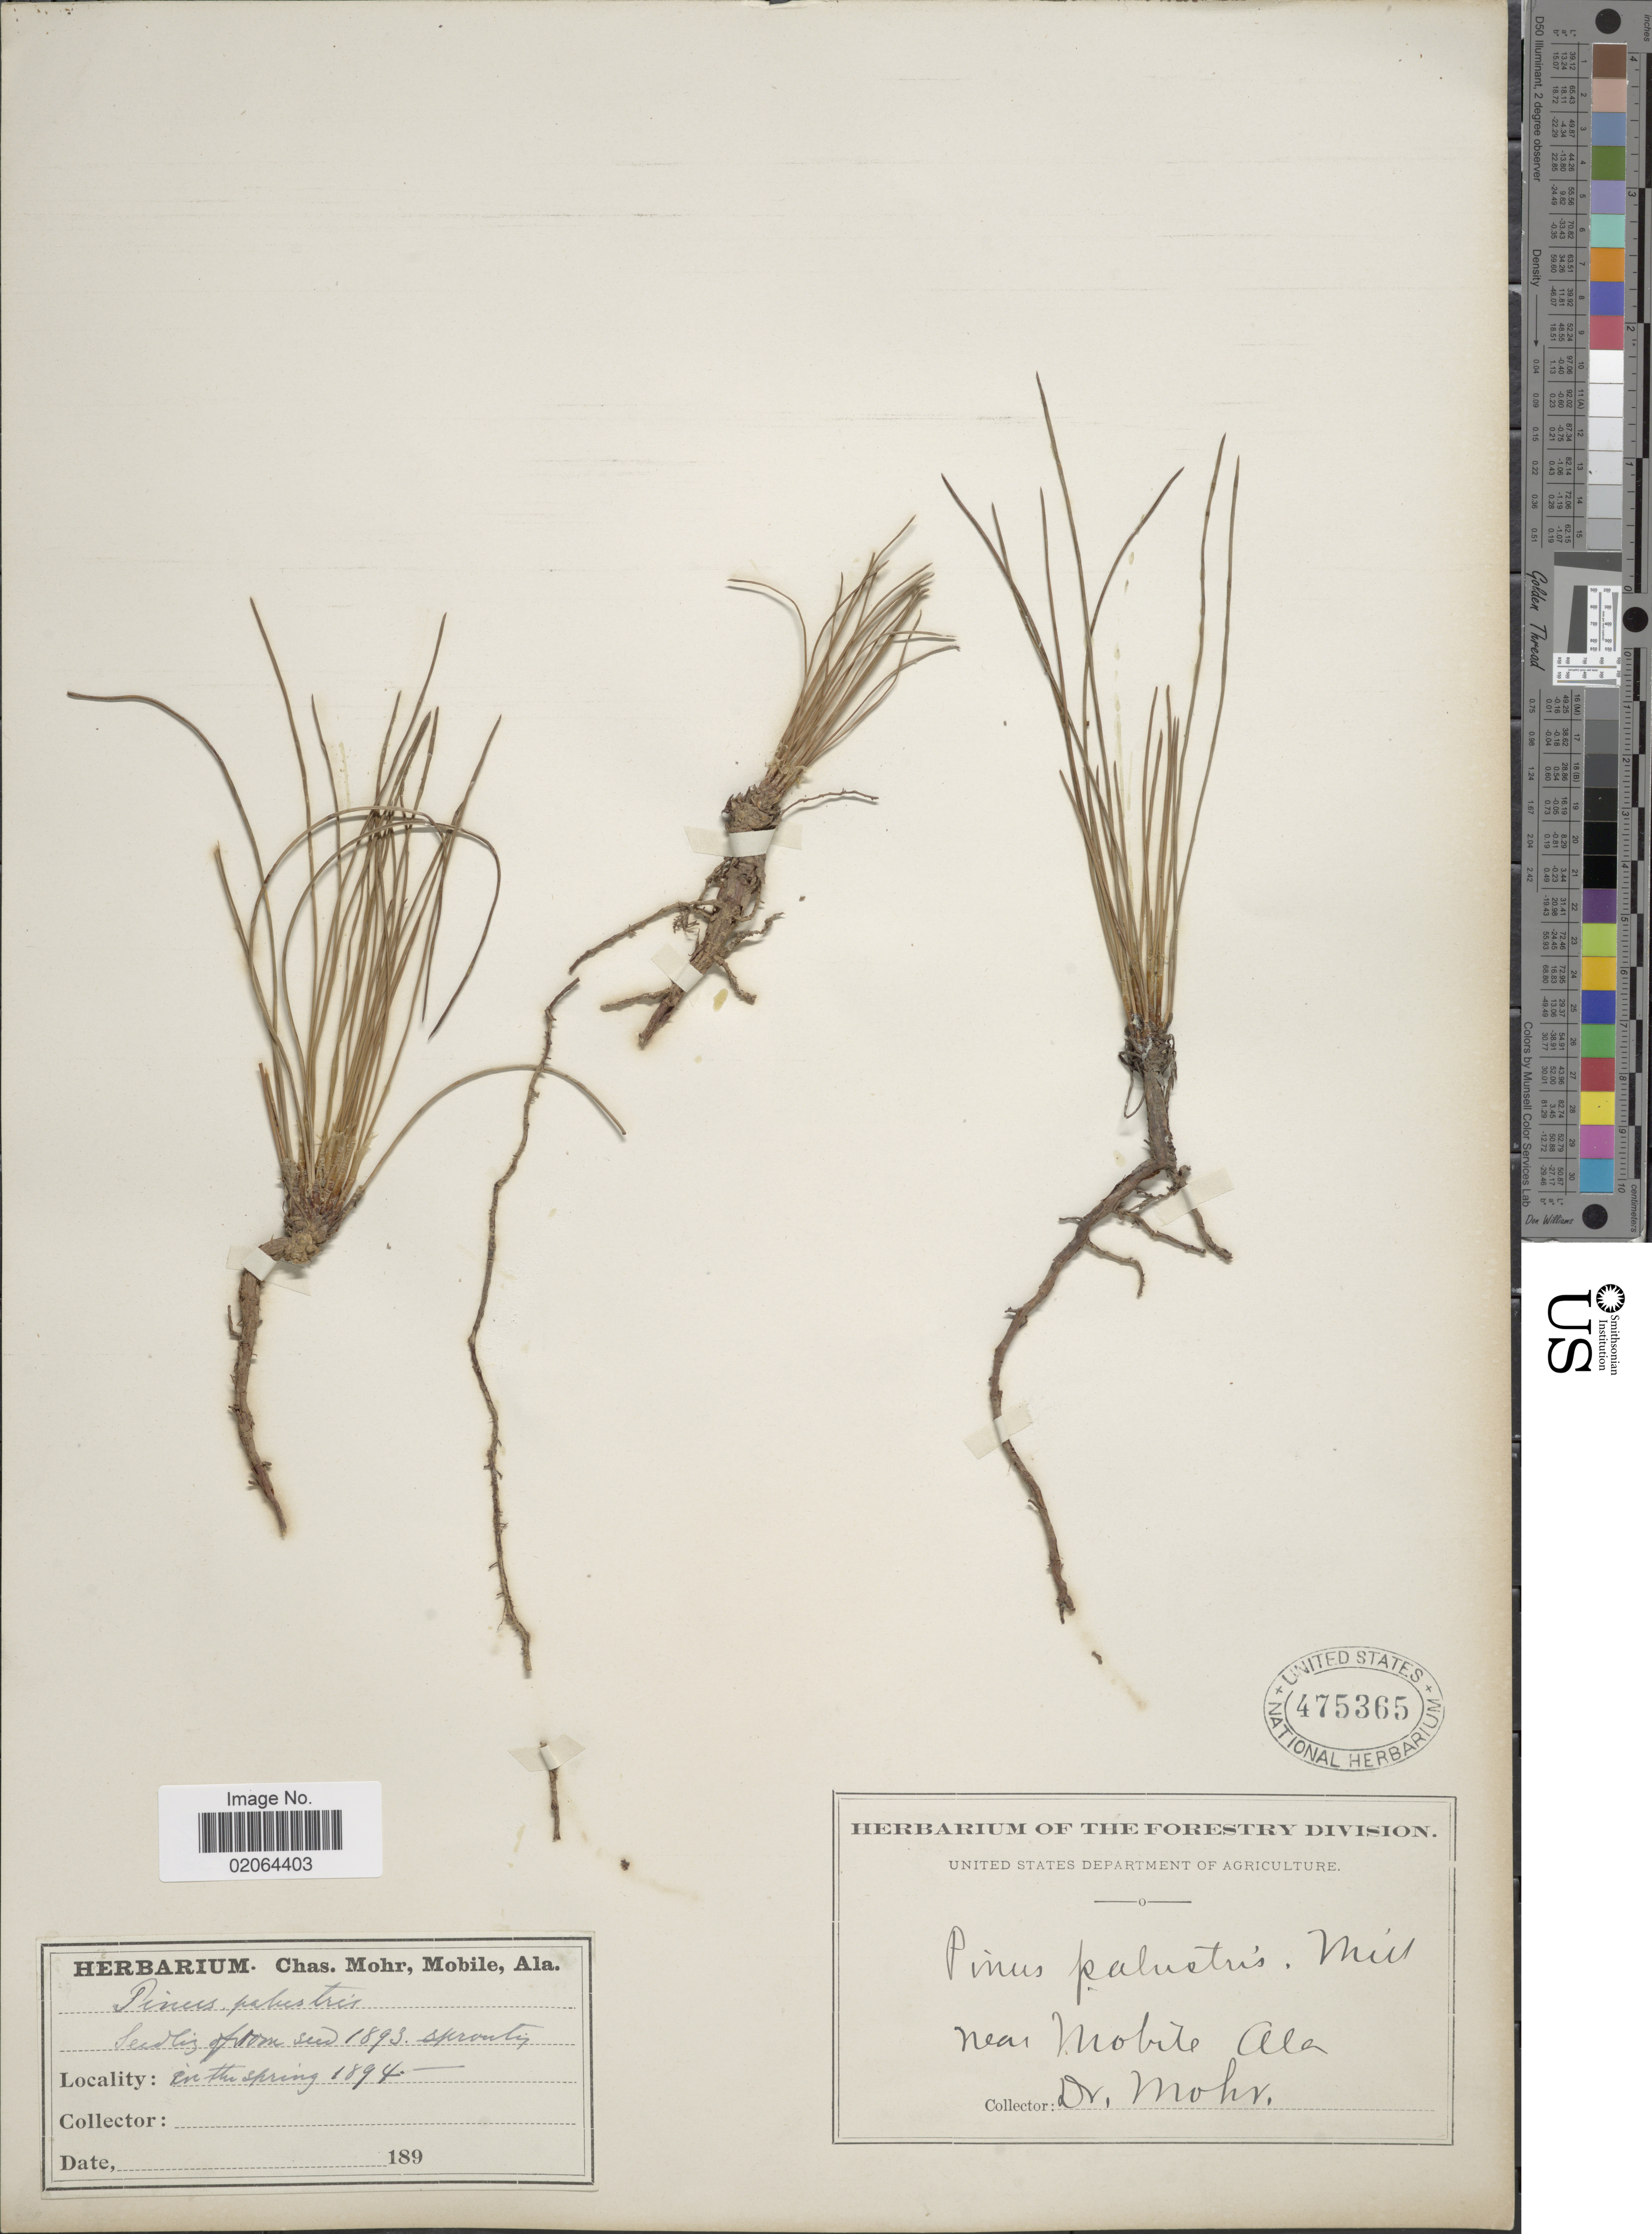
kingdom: Plantae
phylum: Tracheophyta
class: Pinopsida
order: Pinales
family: Pinaceae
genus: Pinus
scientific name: Pinus palustris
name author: Mill.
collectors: Mohr, --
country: United States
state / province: Alabama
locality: Near Mobile Ala.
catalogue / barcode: US 475365